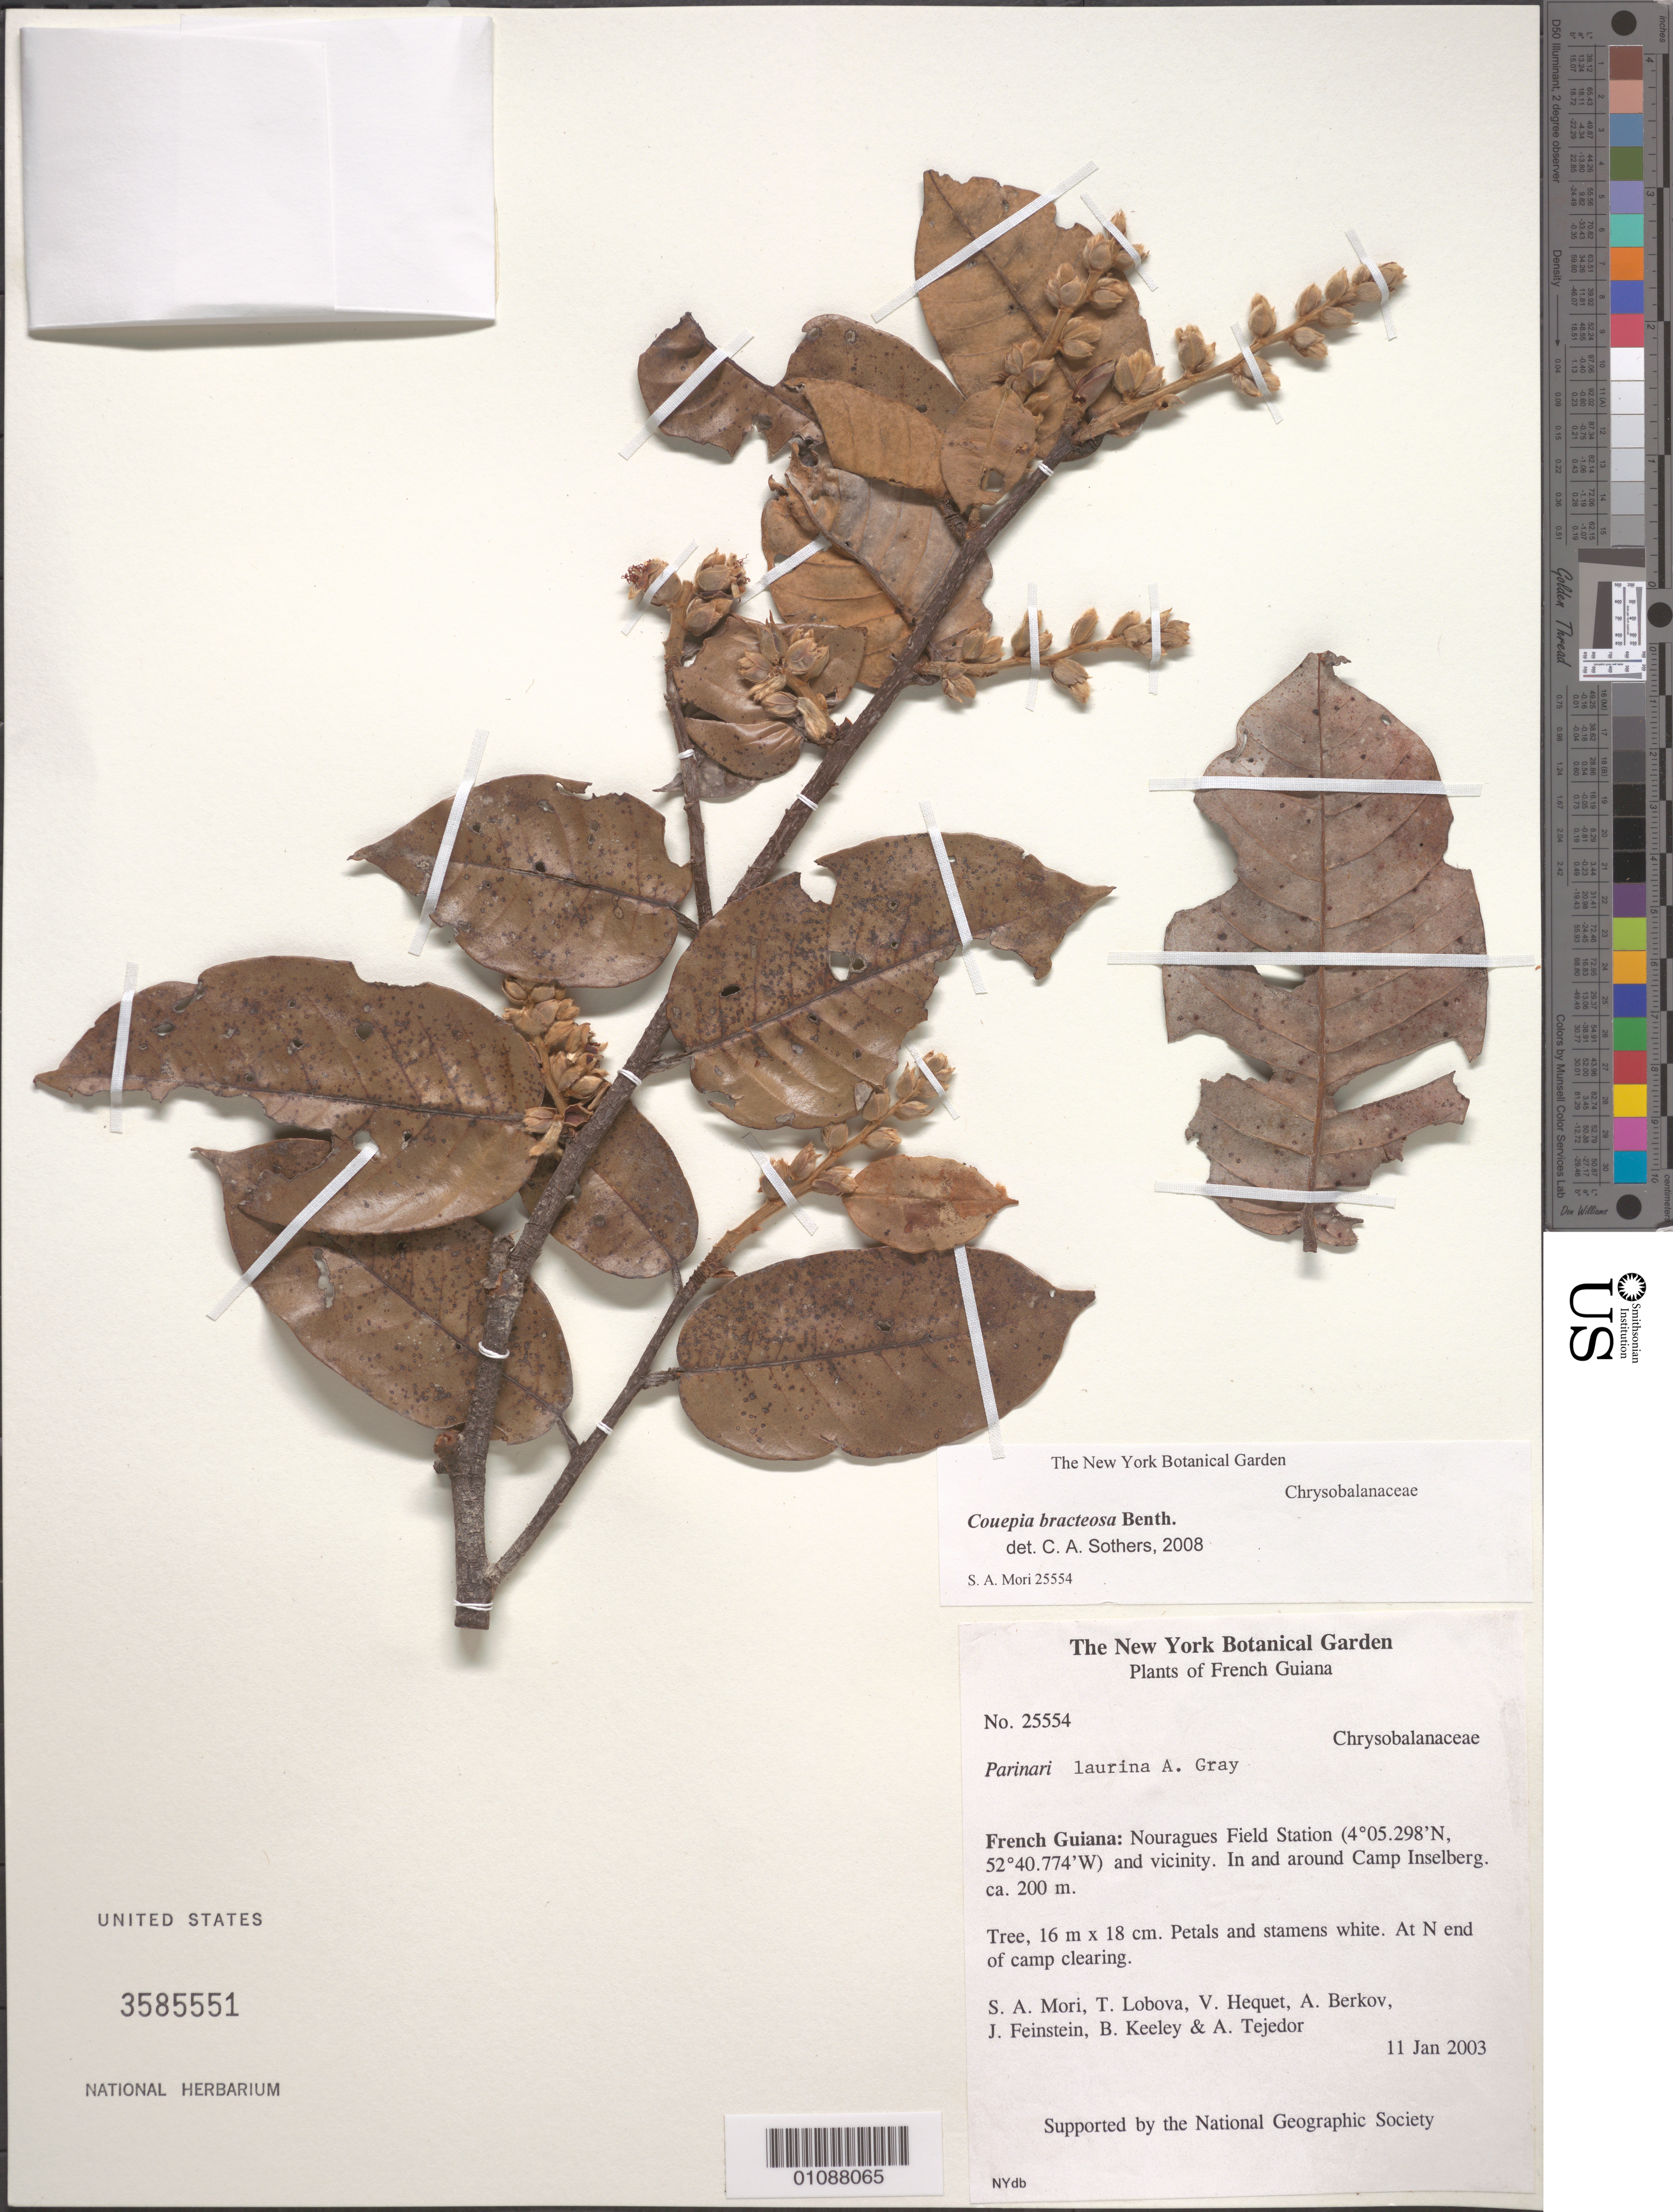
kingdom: Plantae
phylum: Tracheophyta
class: Magnoliopsida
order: Malpighiales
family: Chrysobalanaceae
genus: Couepia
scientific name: Couepia bracteosa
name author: Benth.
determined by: Sothers, C. A.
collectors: S. Mori, T. Lobova, V. Hequet, A. Berkov, J. Feinstein, B. W. Keeley & A. Tejedor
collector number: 25554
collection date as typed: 11-Jan-03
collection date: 2003-01-11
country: French Guiana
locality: Nouragues Field Station and vic. In and around Camp Inselberg. At N end of camp clearing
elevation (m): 200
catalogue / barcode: US 3585551